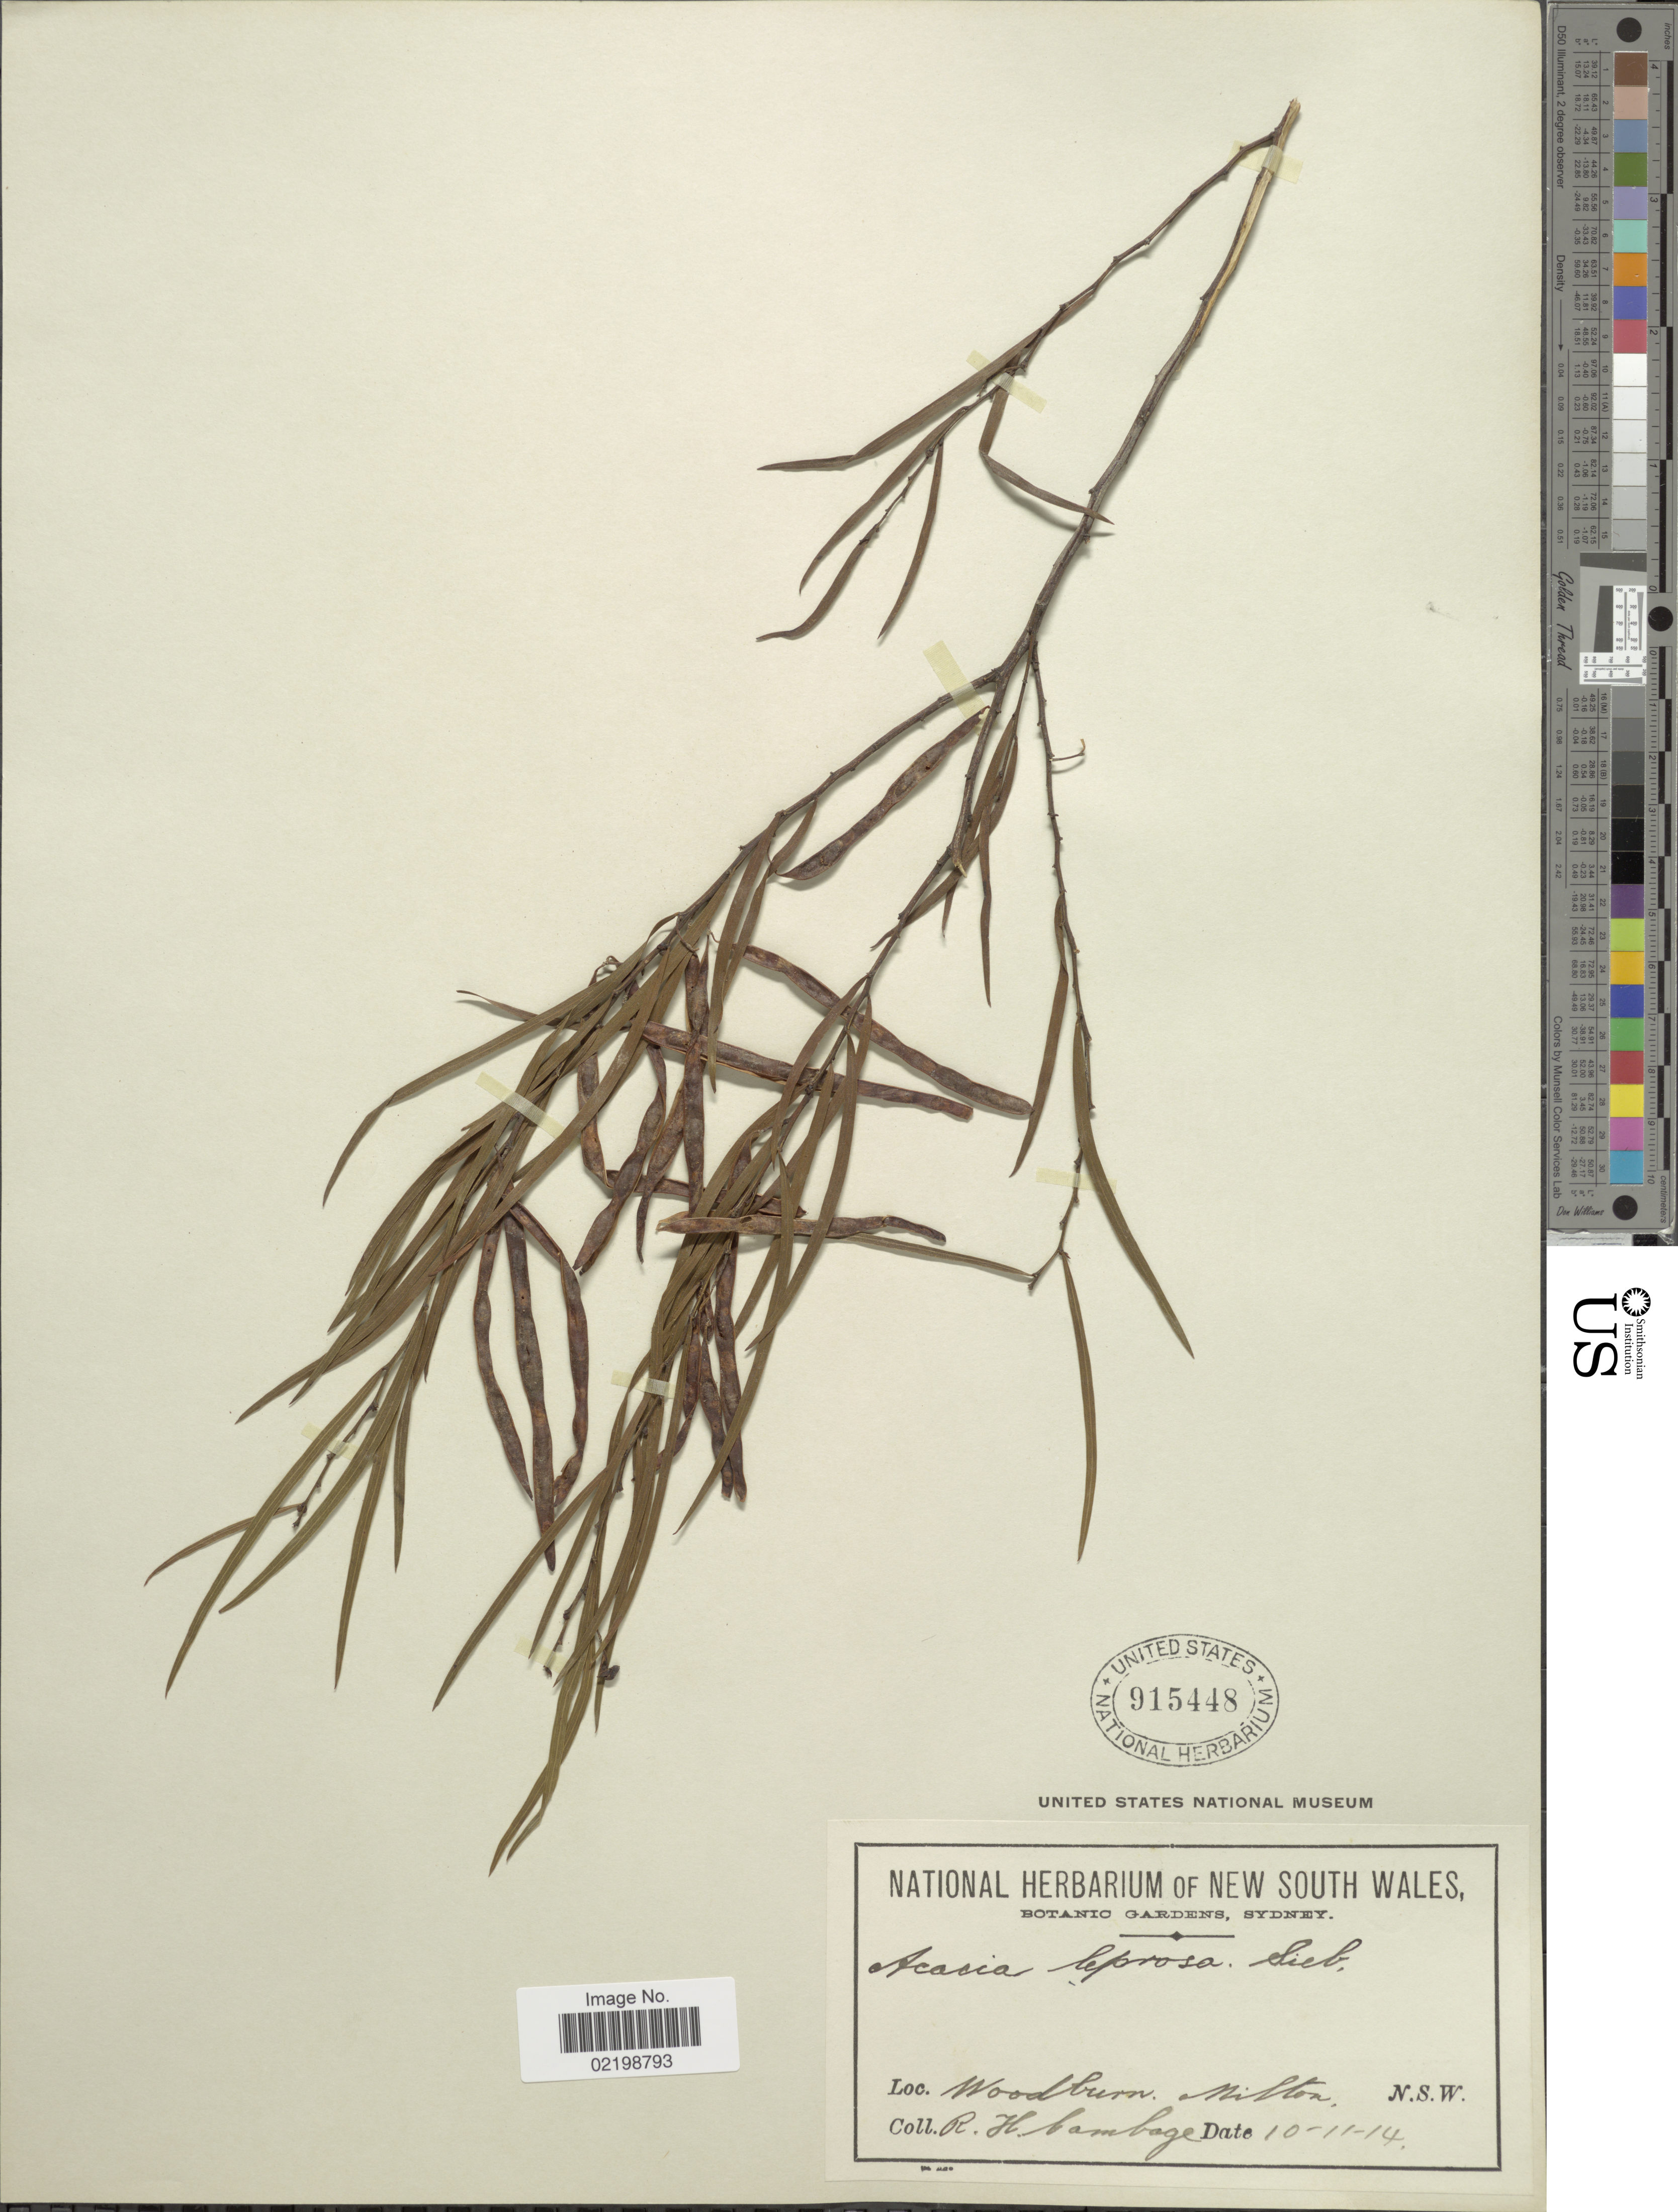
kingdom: Plantae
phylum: Tracheophyta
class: Magnoliopsida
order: Fabales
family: Fabaceae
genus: Acacia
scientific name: Acacia leprosa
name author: DC.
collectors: R. Cambage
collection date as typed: Transcribed d/m/y: 10/11/14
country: Australia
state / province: New South Wales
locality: Woodburn Milton. N.S.W.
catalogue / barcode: US 915448